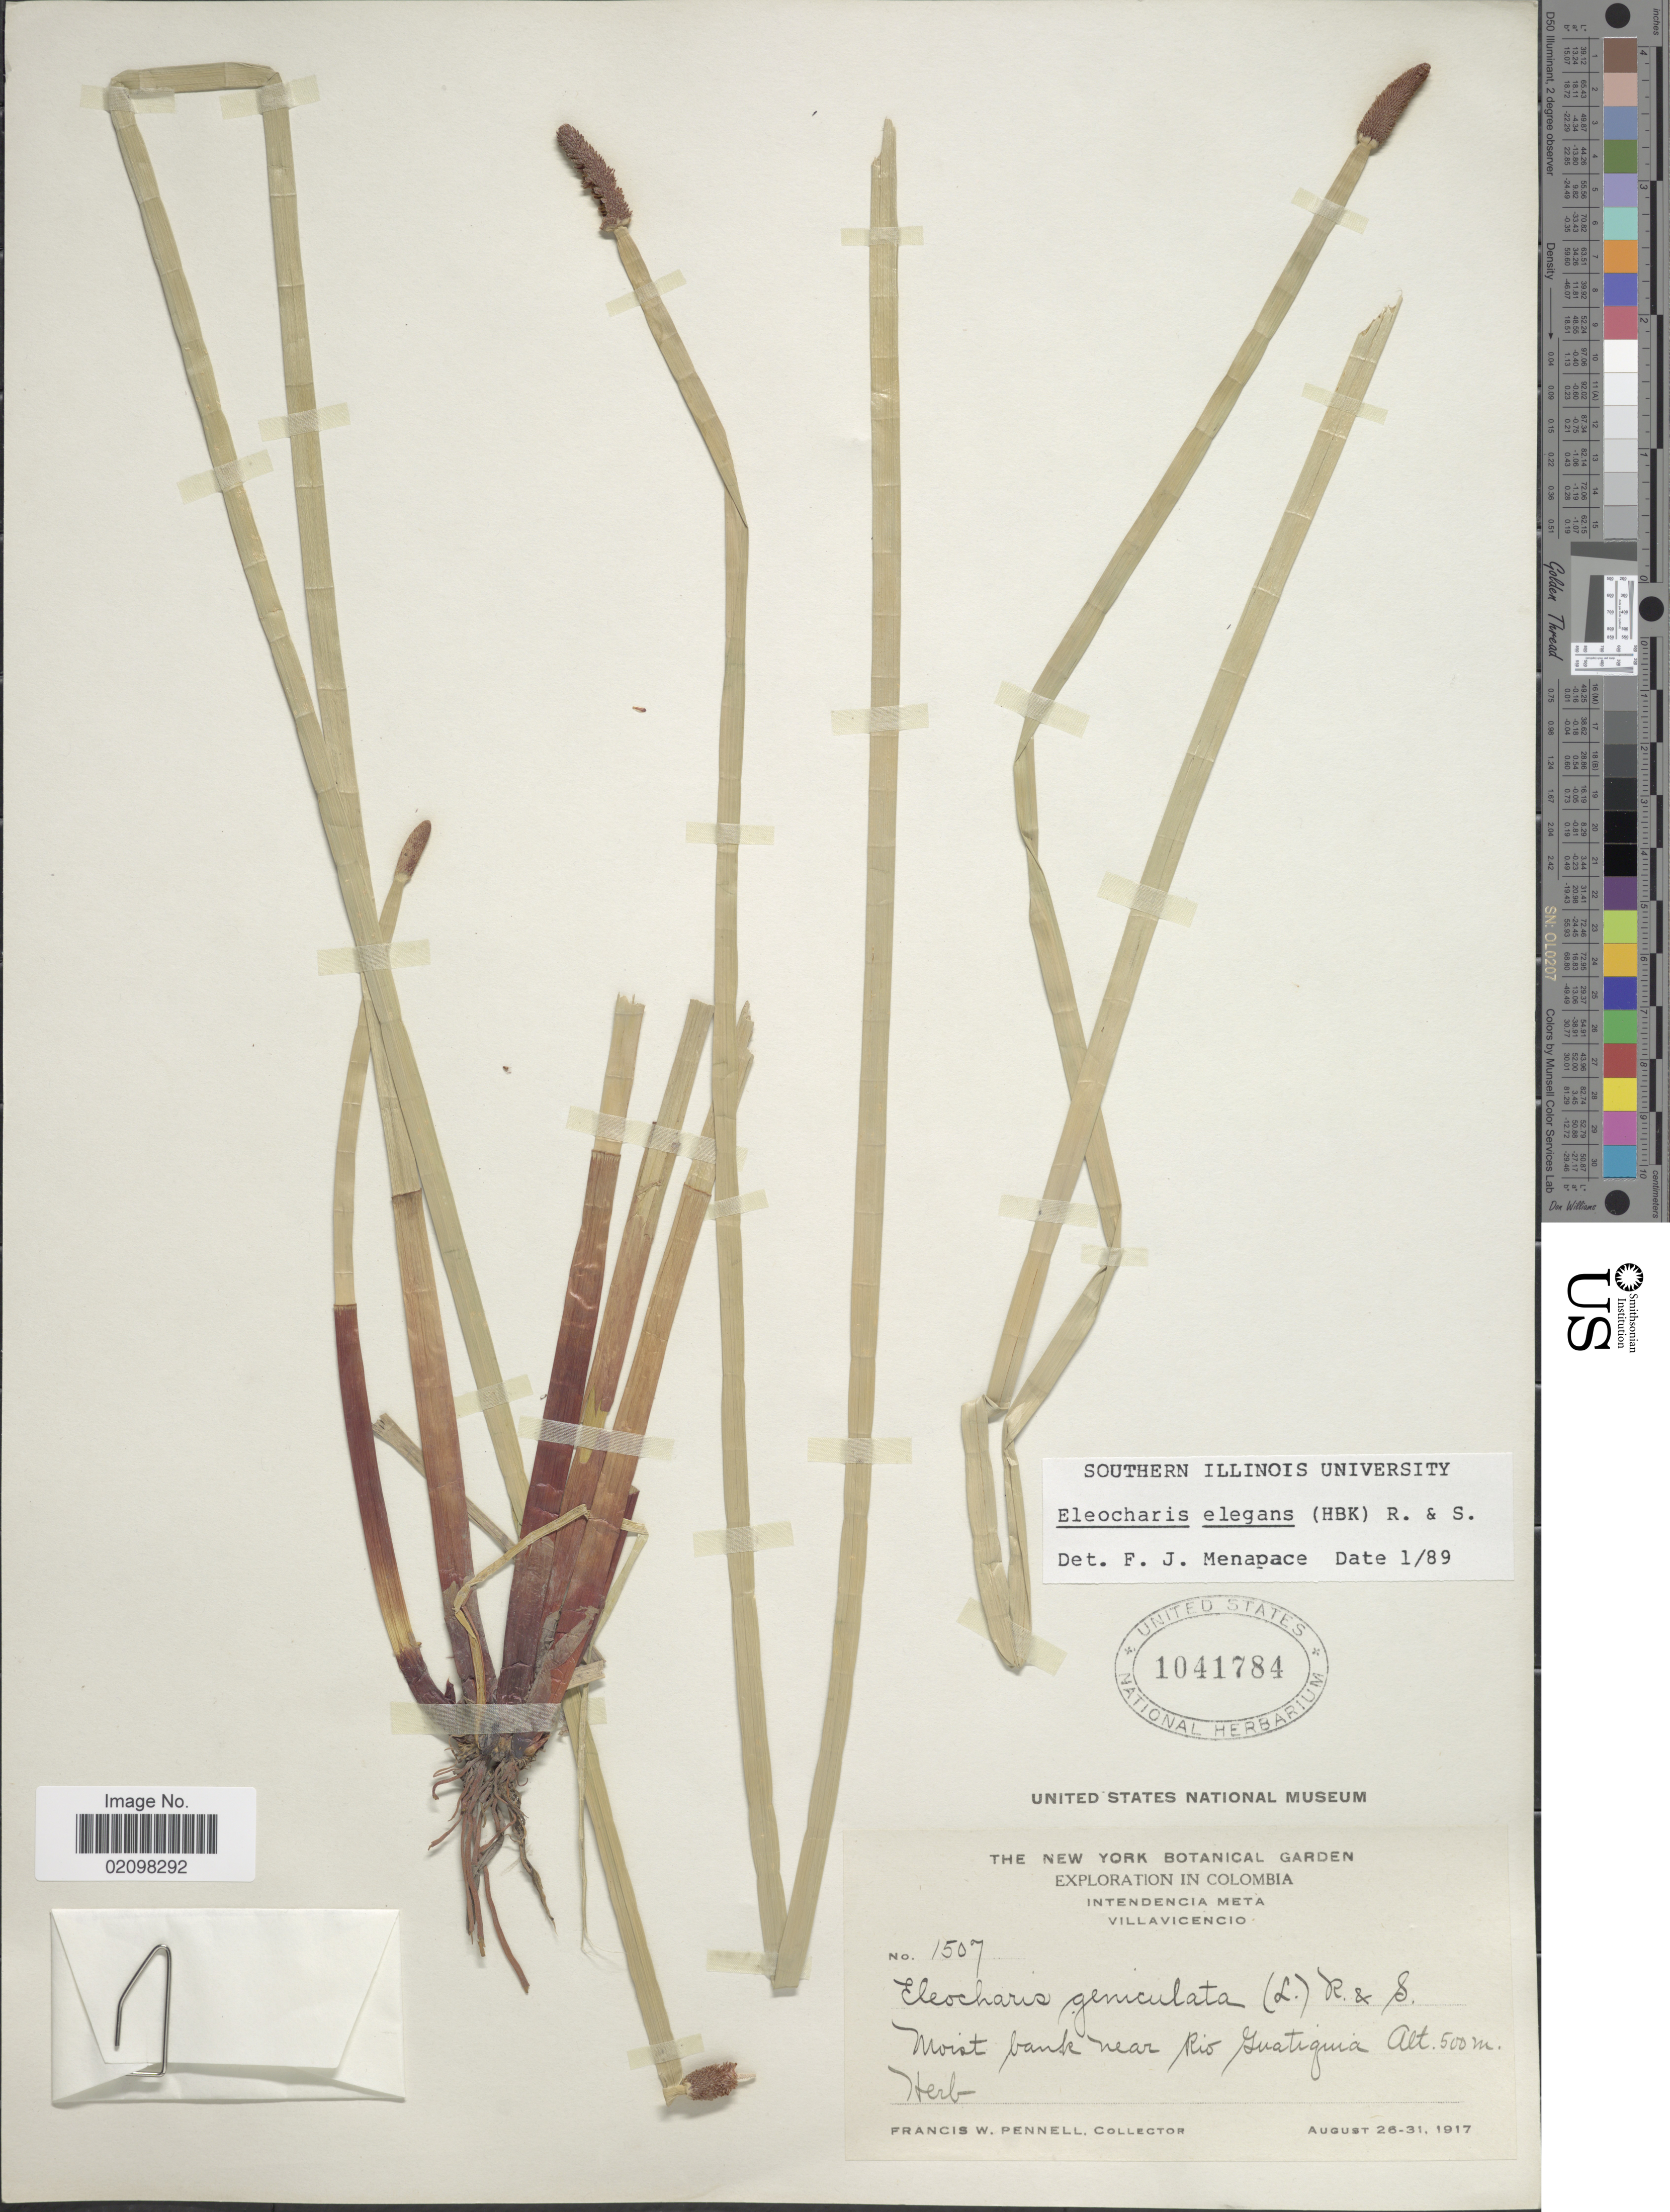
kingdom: Plantae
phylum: Tracheophyta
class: Liliopsida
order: Poales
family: Cyperaceae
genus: Eleocharis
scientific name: Eleocharis elegans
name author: (Kunth) Roem. & Schult.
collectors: F. W. Pennell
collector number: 1507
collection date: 1917-08-26/1917-08-31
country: Colombia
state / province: Meta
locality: Intendencia Meta. Villavicencio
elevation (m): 500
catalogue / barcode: US 1041784